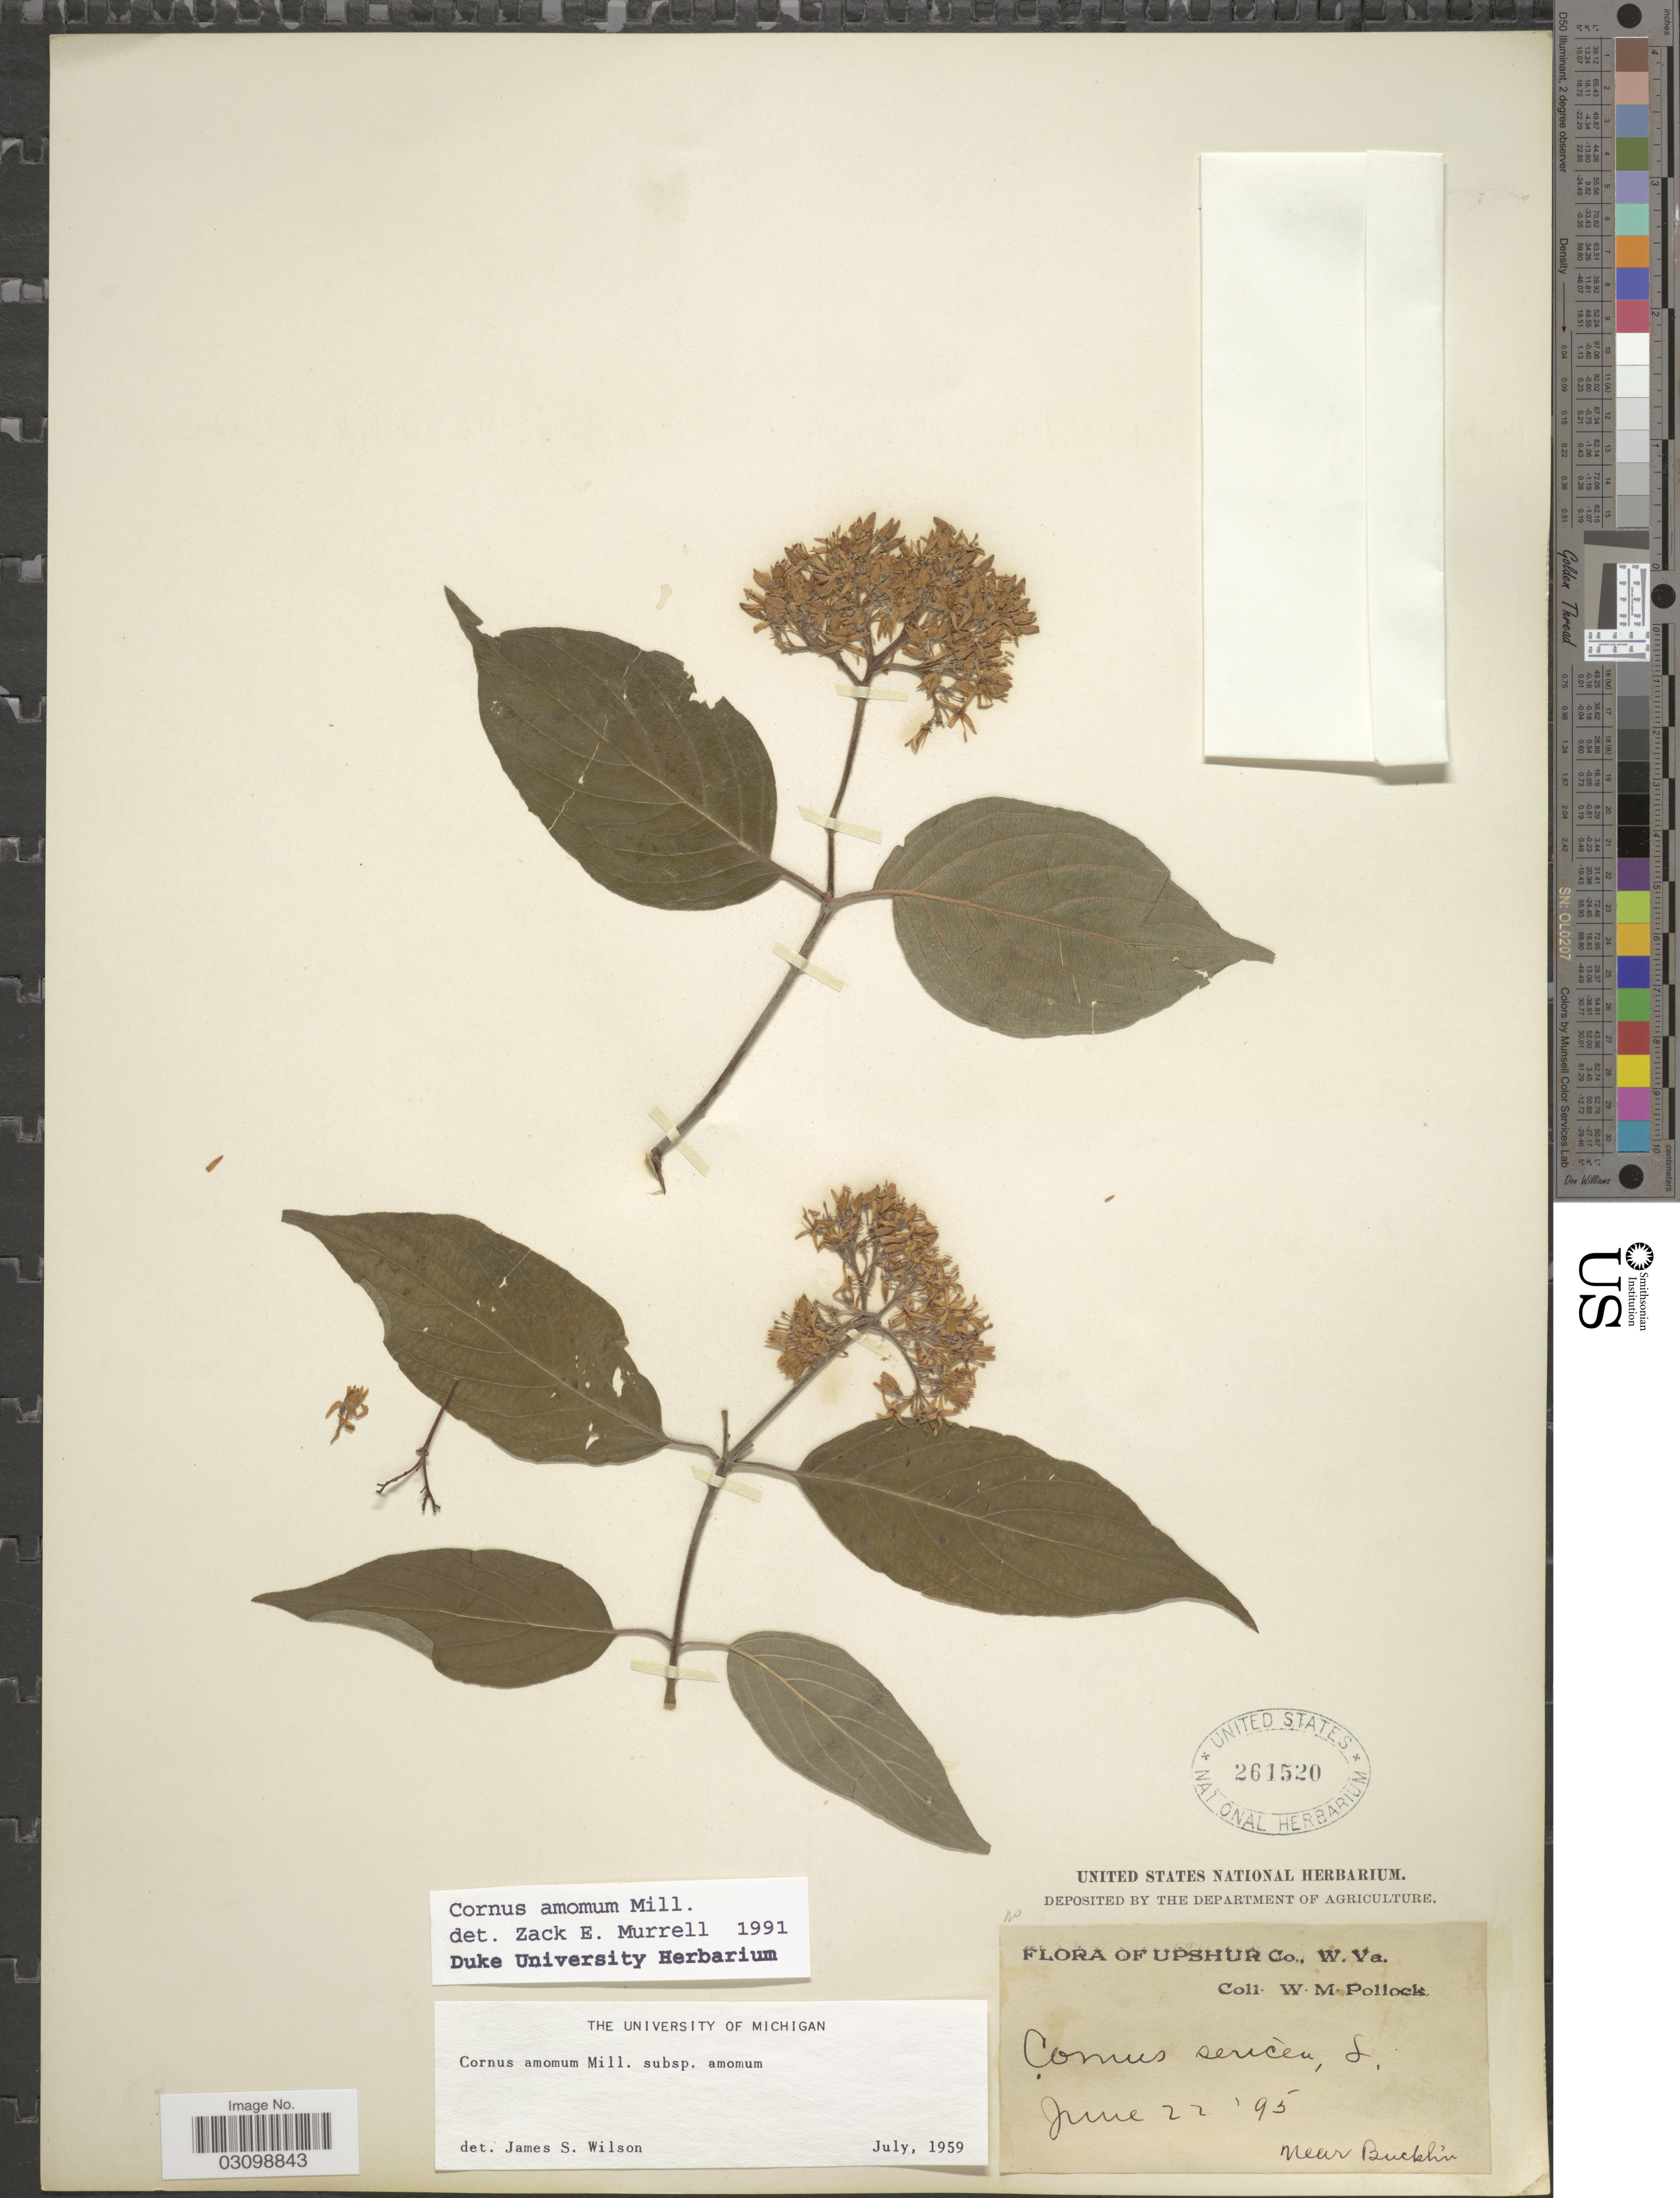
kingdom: Plantae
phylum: Tracheophyta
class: Magnoliopsida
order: Cornales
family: Cornaceae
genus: Cornus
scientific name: Cornus amomum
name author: Mill.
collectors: W. M. Pollock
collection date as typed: Transcribed d/m/y: 22/6/95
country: United States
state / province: West Virginia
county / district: Upshur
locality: W. Va. Near Bucklin.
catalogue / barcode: US 261520